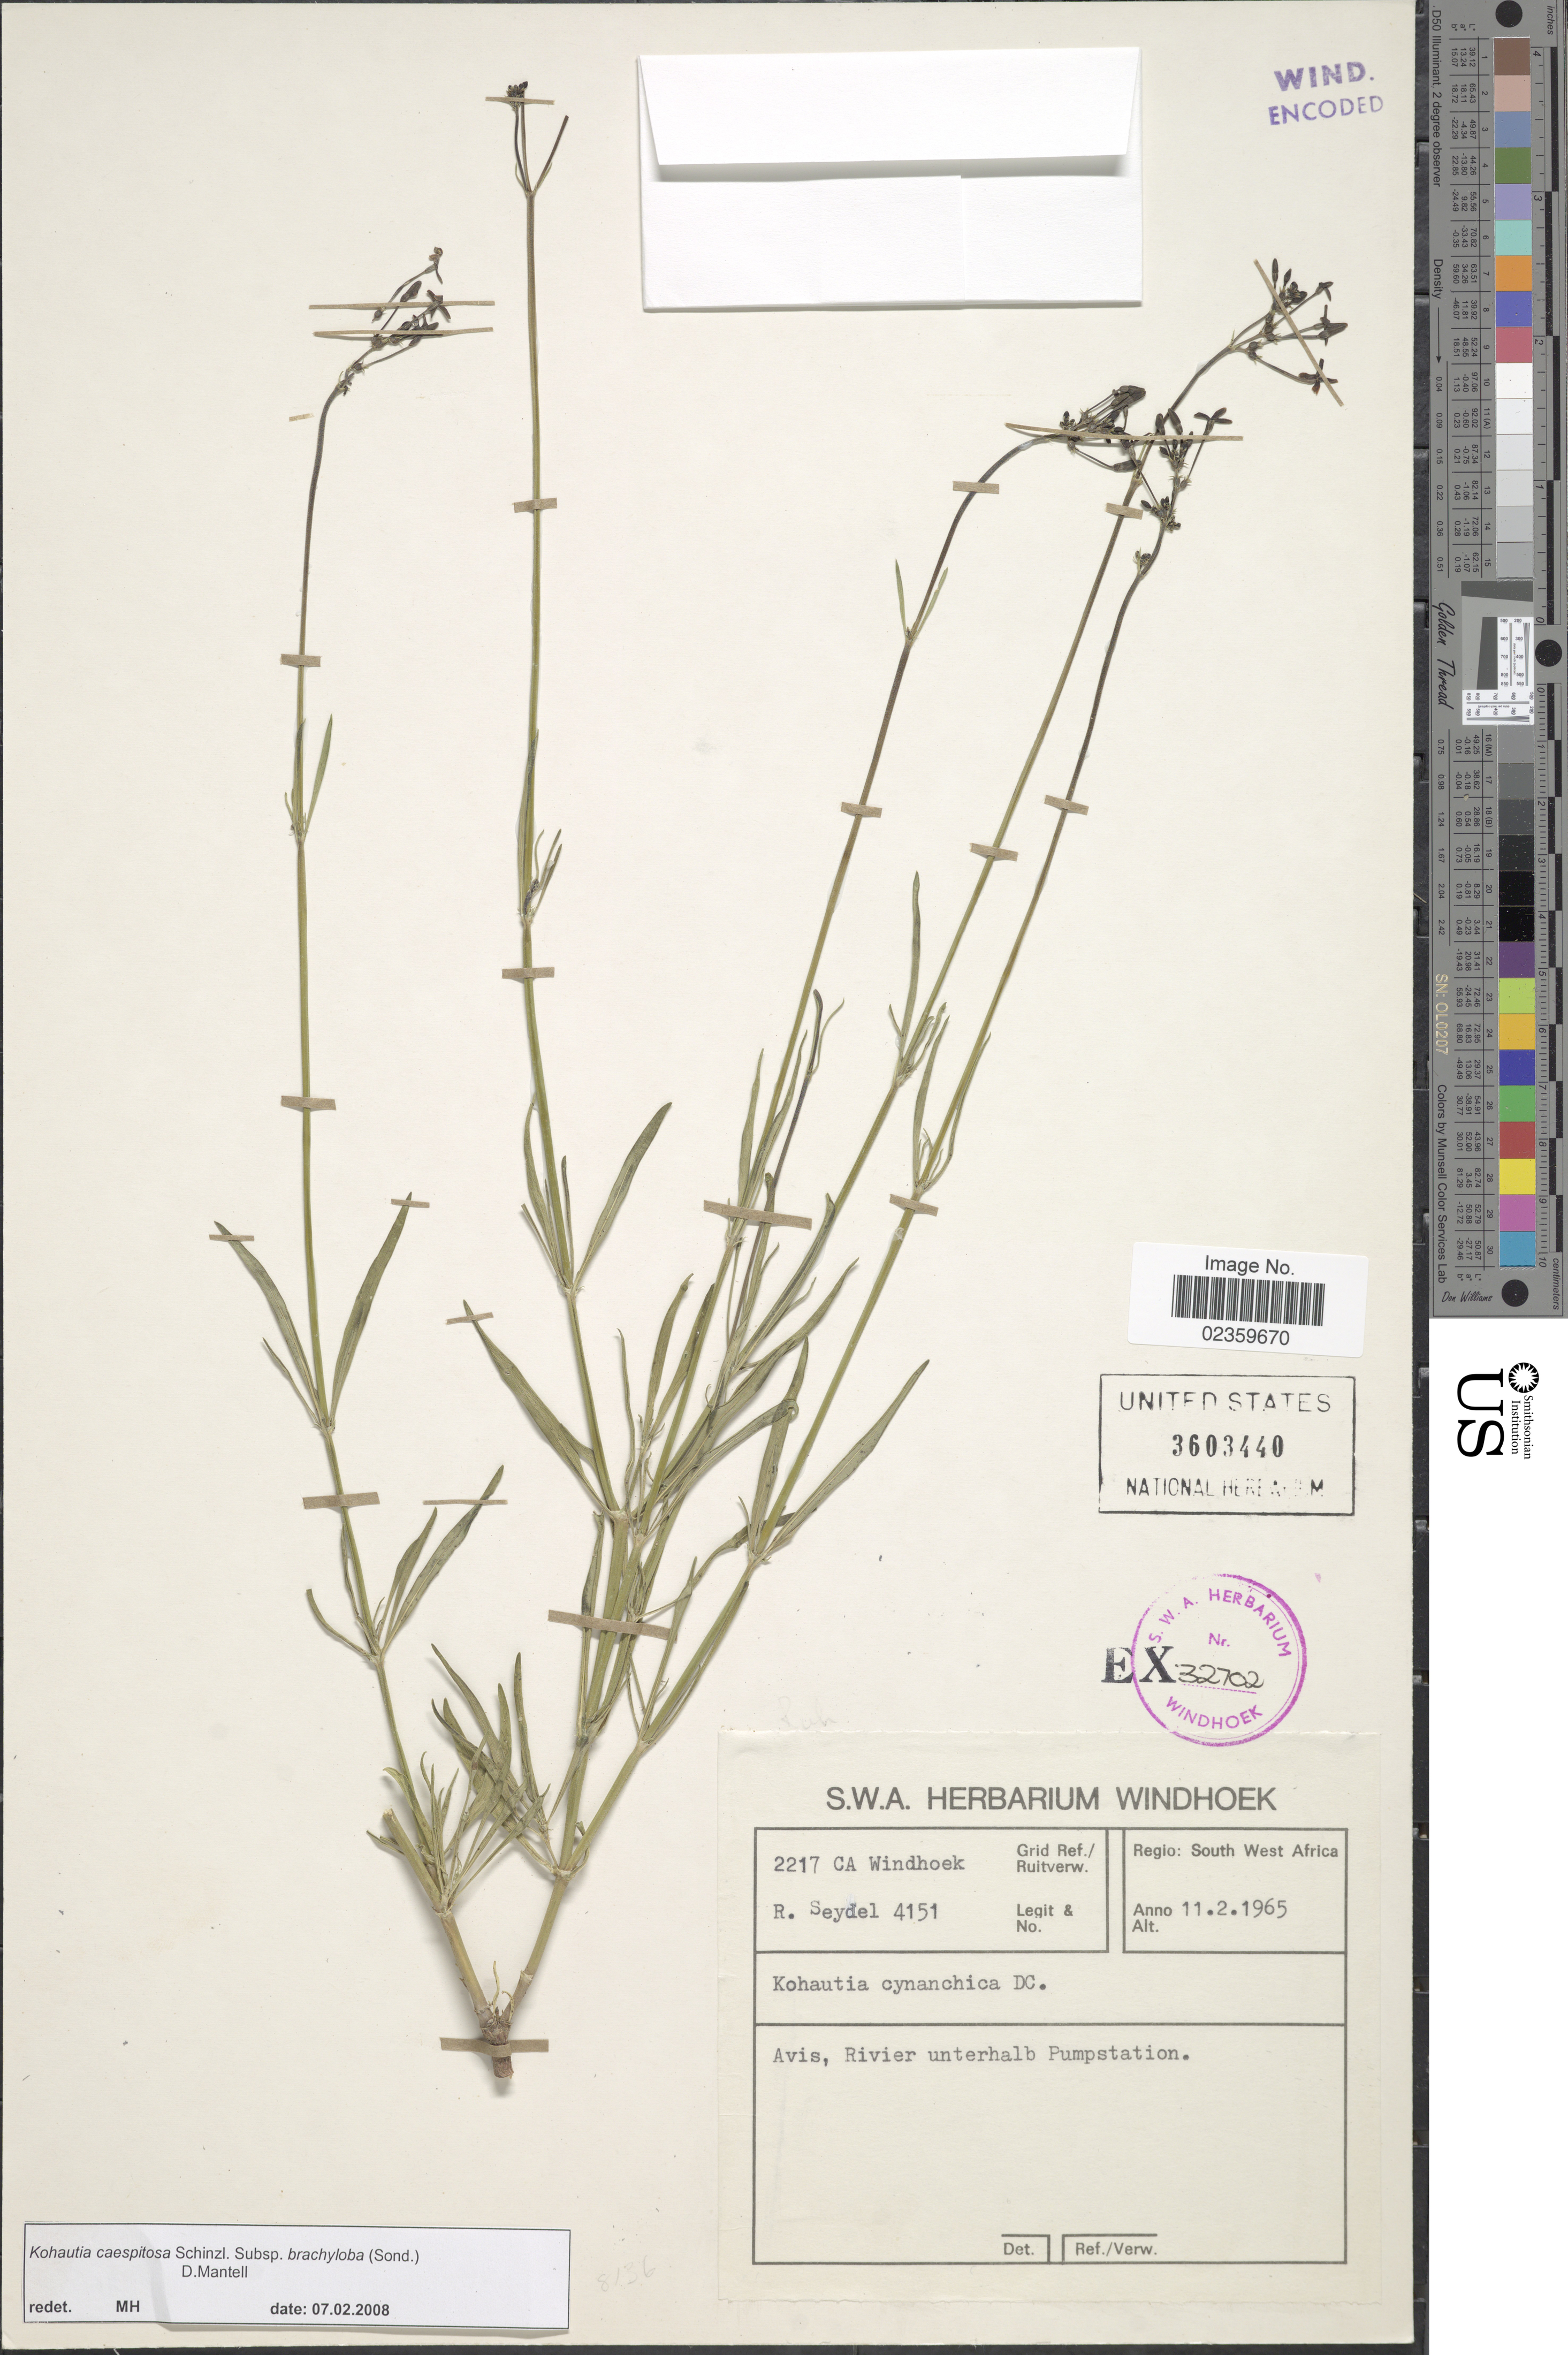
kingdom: Plantae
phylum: Tracheophyta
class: Magnoliopsida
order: Gentianales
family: Rubiaceae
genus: Kohautia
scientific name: Kohautia caespitosa subsp. brachyloba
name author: (Sond.) Mantell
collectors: R. Seydel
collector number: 4151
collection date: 1965-02-11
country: Namibia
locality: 2217 CA Windhoek. Regio: South West Africa. Avis, Rivier unterhalb Pumpstation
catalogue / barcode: US 3603440